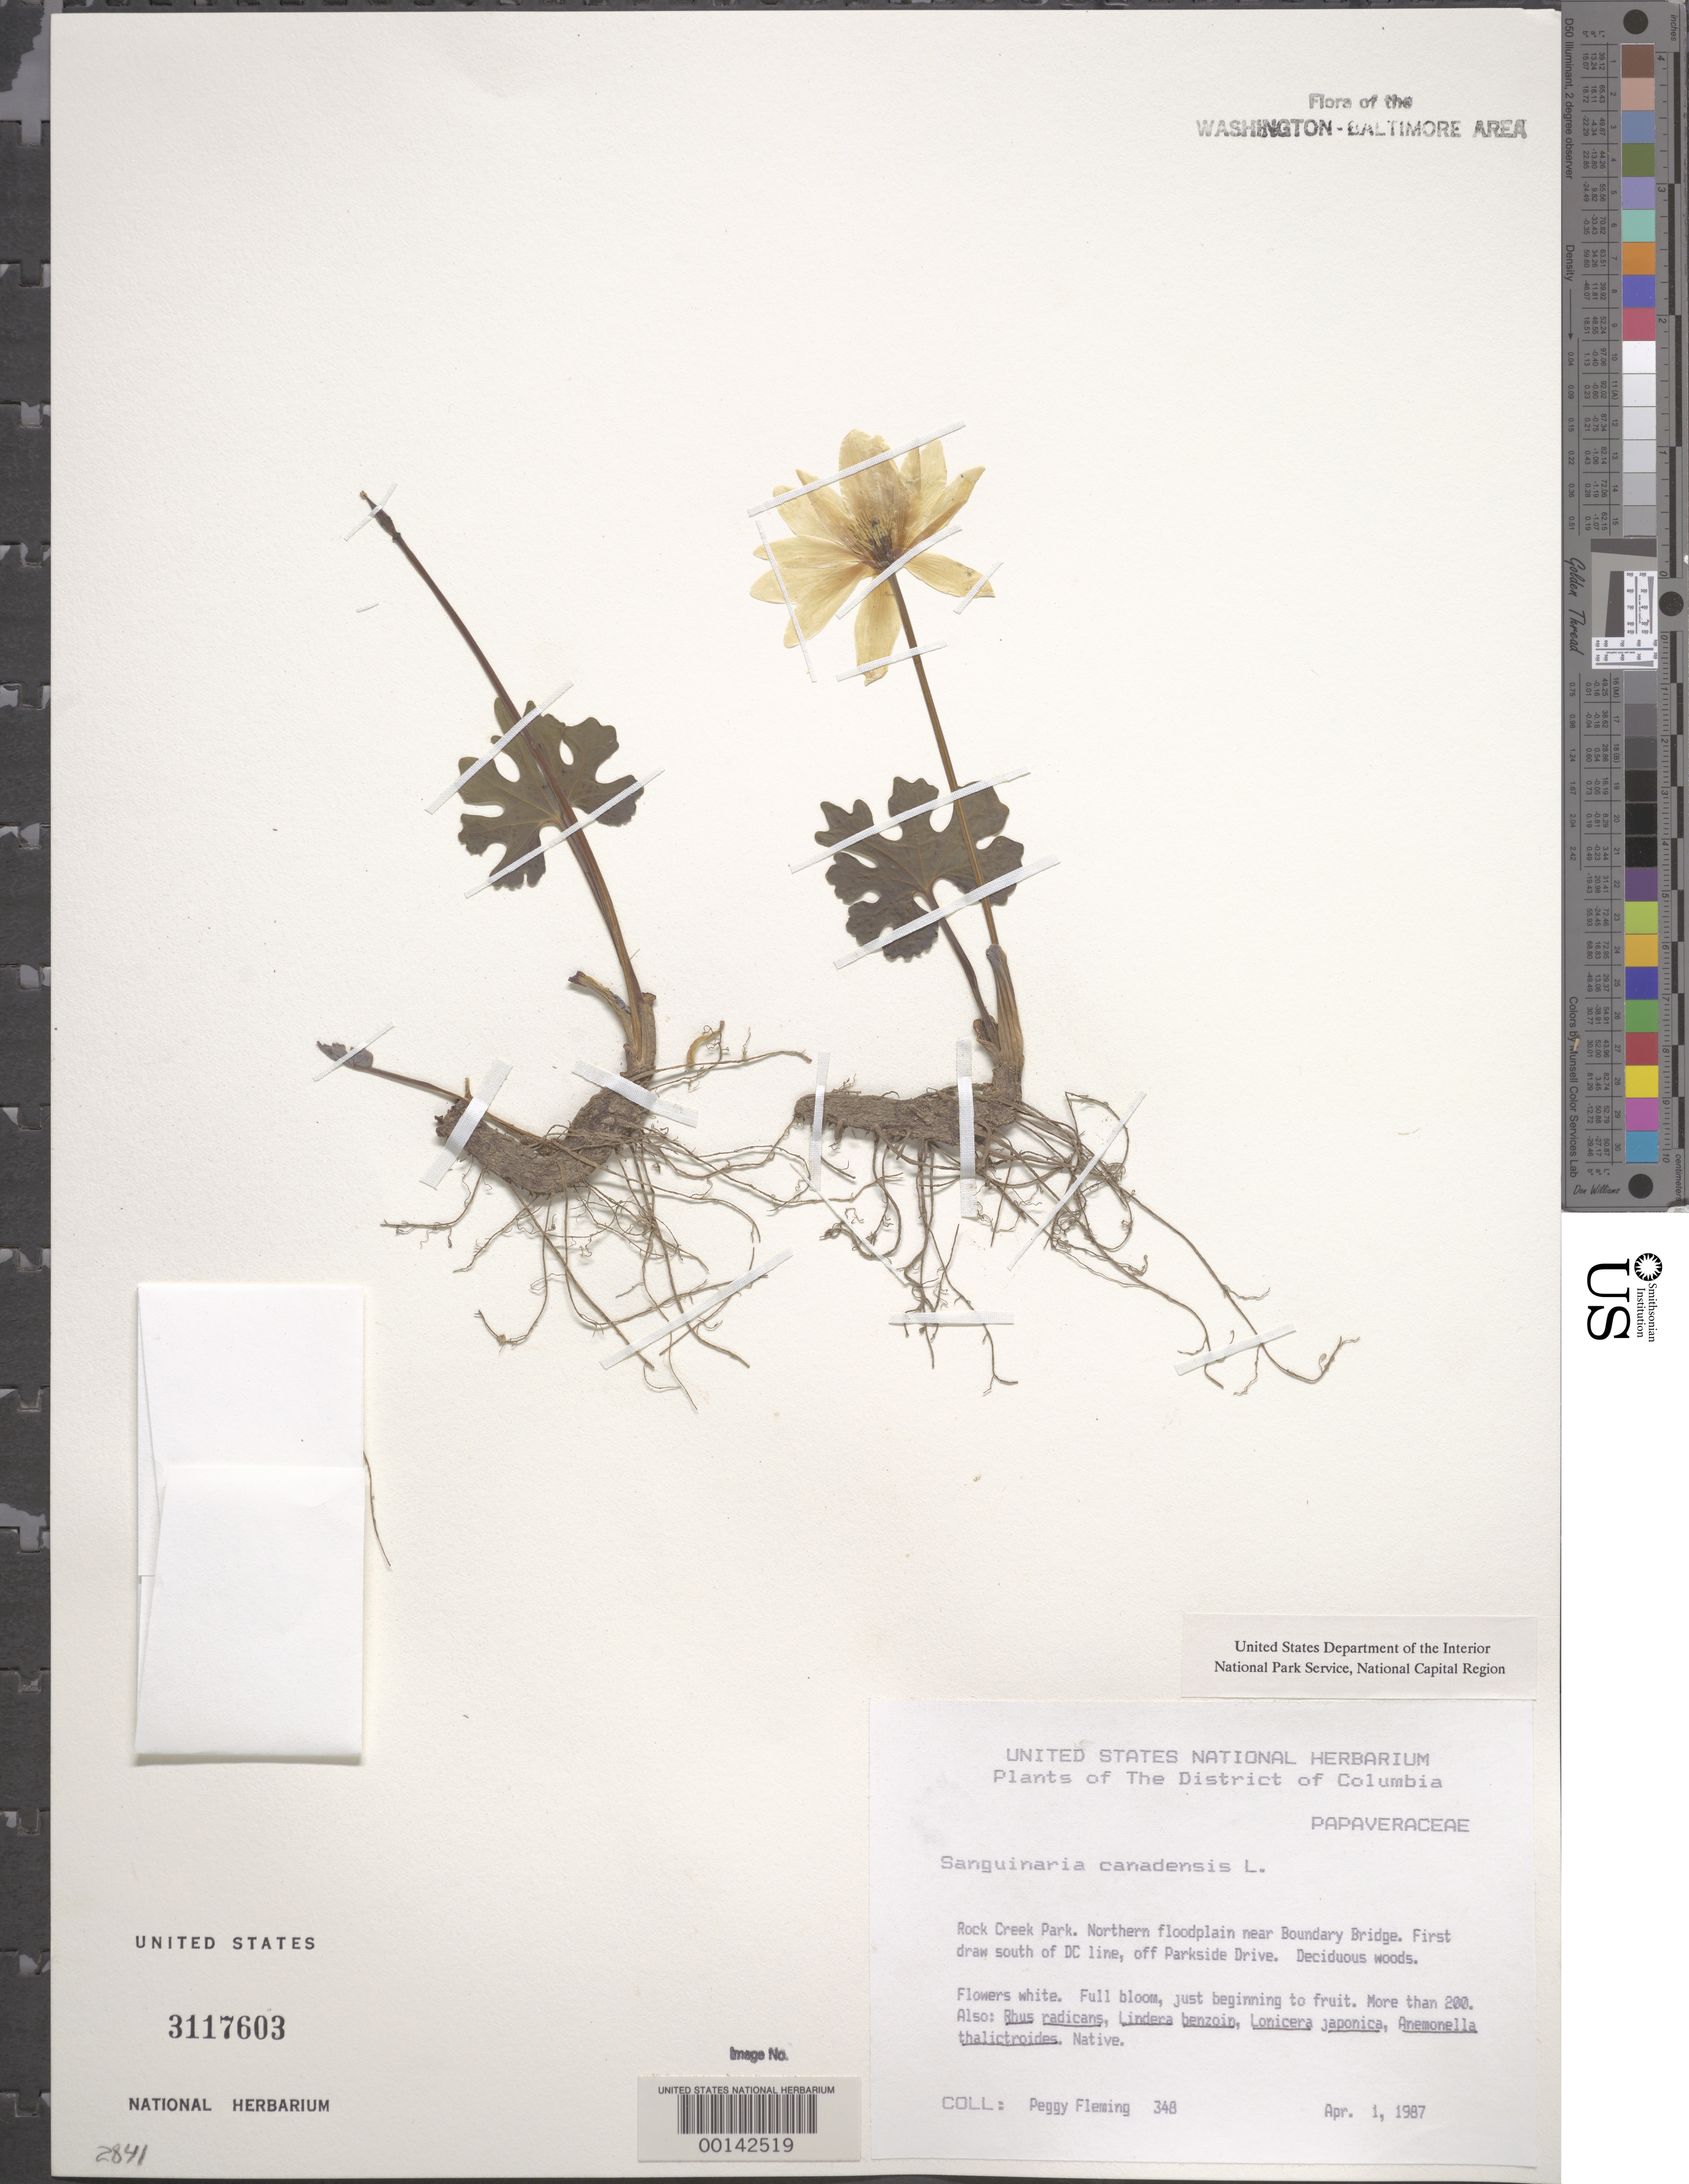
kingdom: Plantae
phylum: Tracheophyta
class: Magnoliopsida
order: Ranunculales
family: Papaveraceae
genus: Sanguinaria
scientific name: Sanguinaria canadensis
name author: L.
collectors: P. Fleming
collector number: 348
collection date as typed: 01 Apr 1987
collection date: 1987-04-01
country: United States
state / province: District of Columbia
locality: Rock Creek Park. Northern floodplain near Boundary Bridge. Rock Creek Park and Vicinity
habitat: Deciduous woods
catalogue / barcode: US 3117603-2